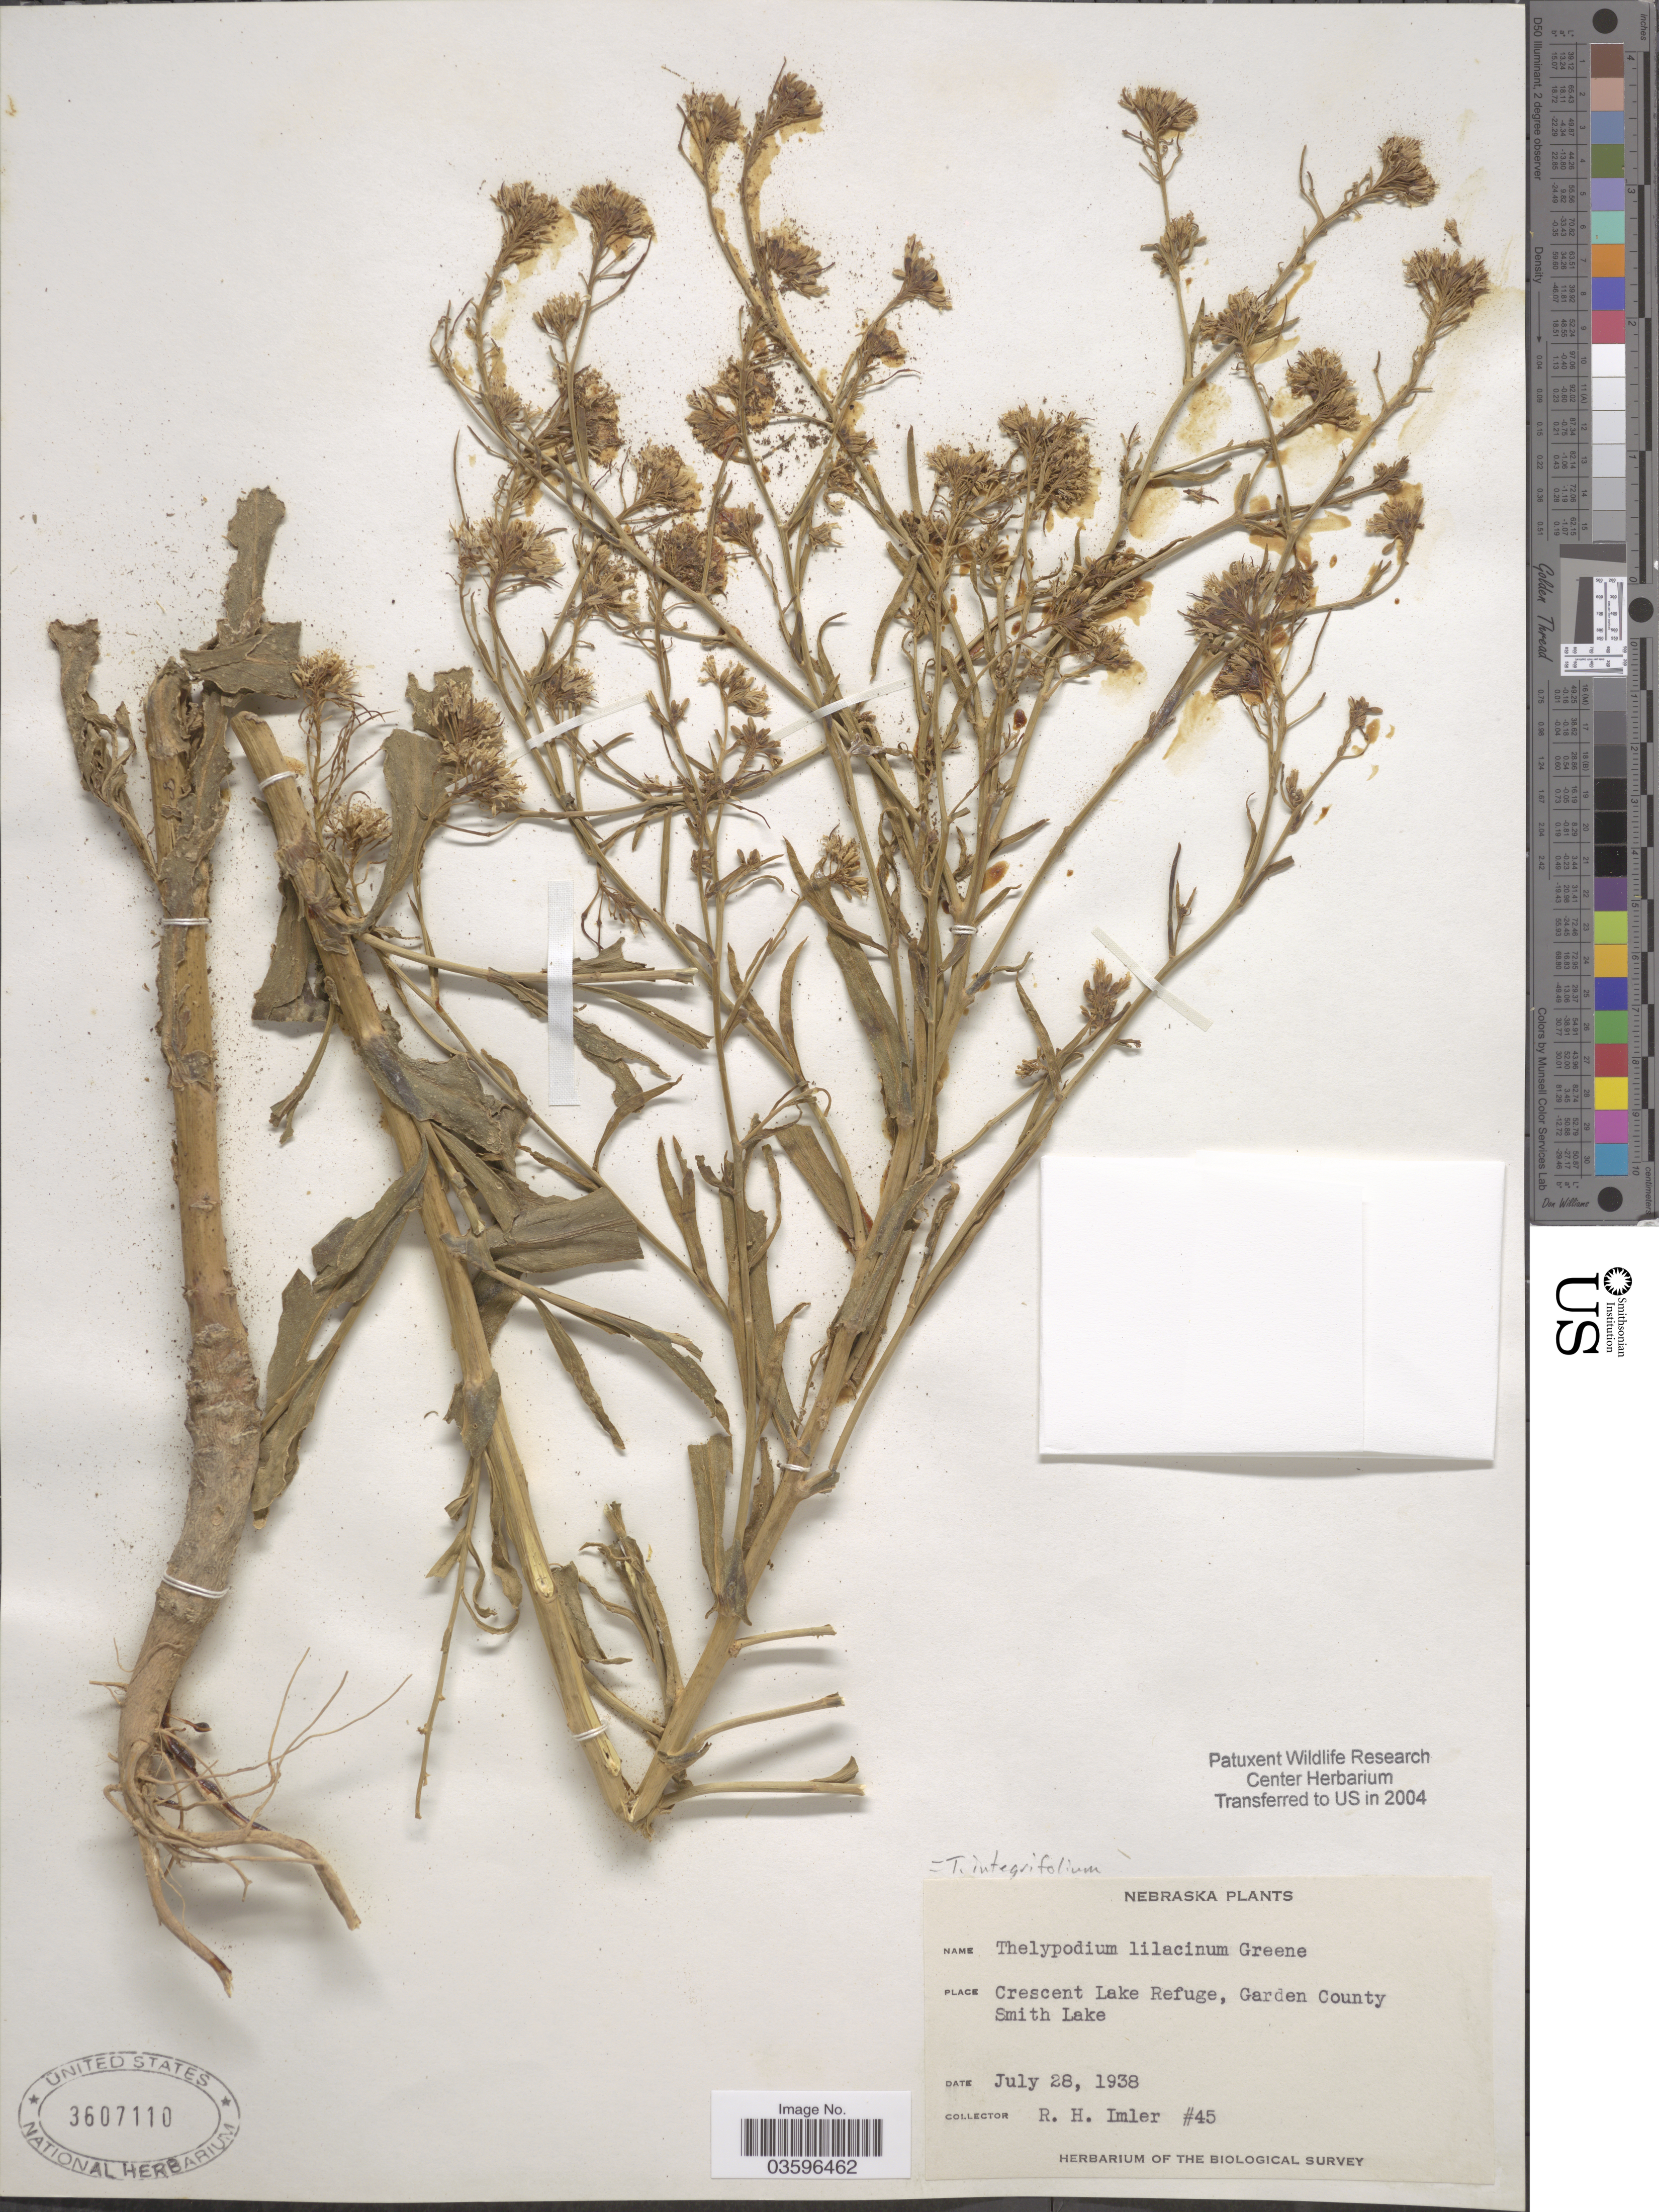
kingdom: Plantae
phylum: Tracheophyta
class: Magnoliopsida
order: Brassicales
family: Brassicaceae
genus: Thelypodium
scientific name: Thelypodium integrifolium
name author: (Nutt.) Endl.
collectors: R. Imler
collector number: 45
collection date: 1938-07-28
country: United States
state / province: Nebraska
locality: Crescent Lake Refuge, Garden County Smith Lake.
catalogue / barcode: US 3607110